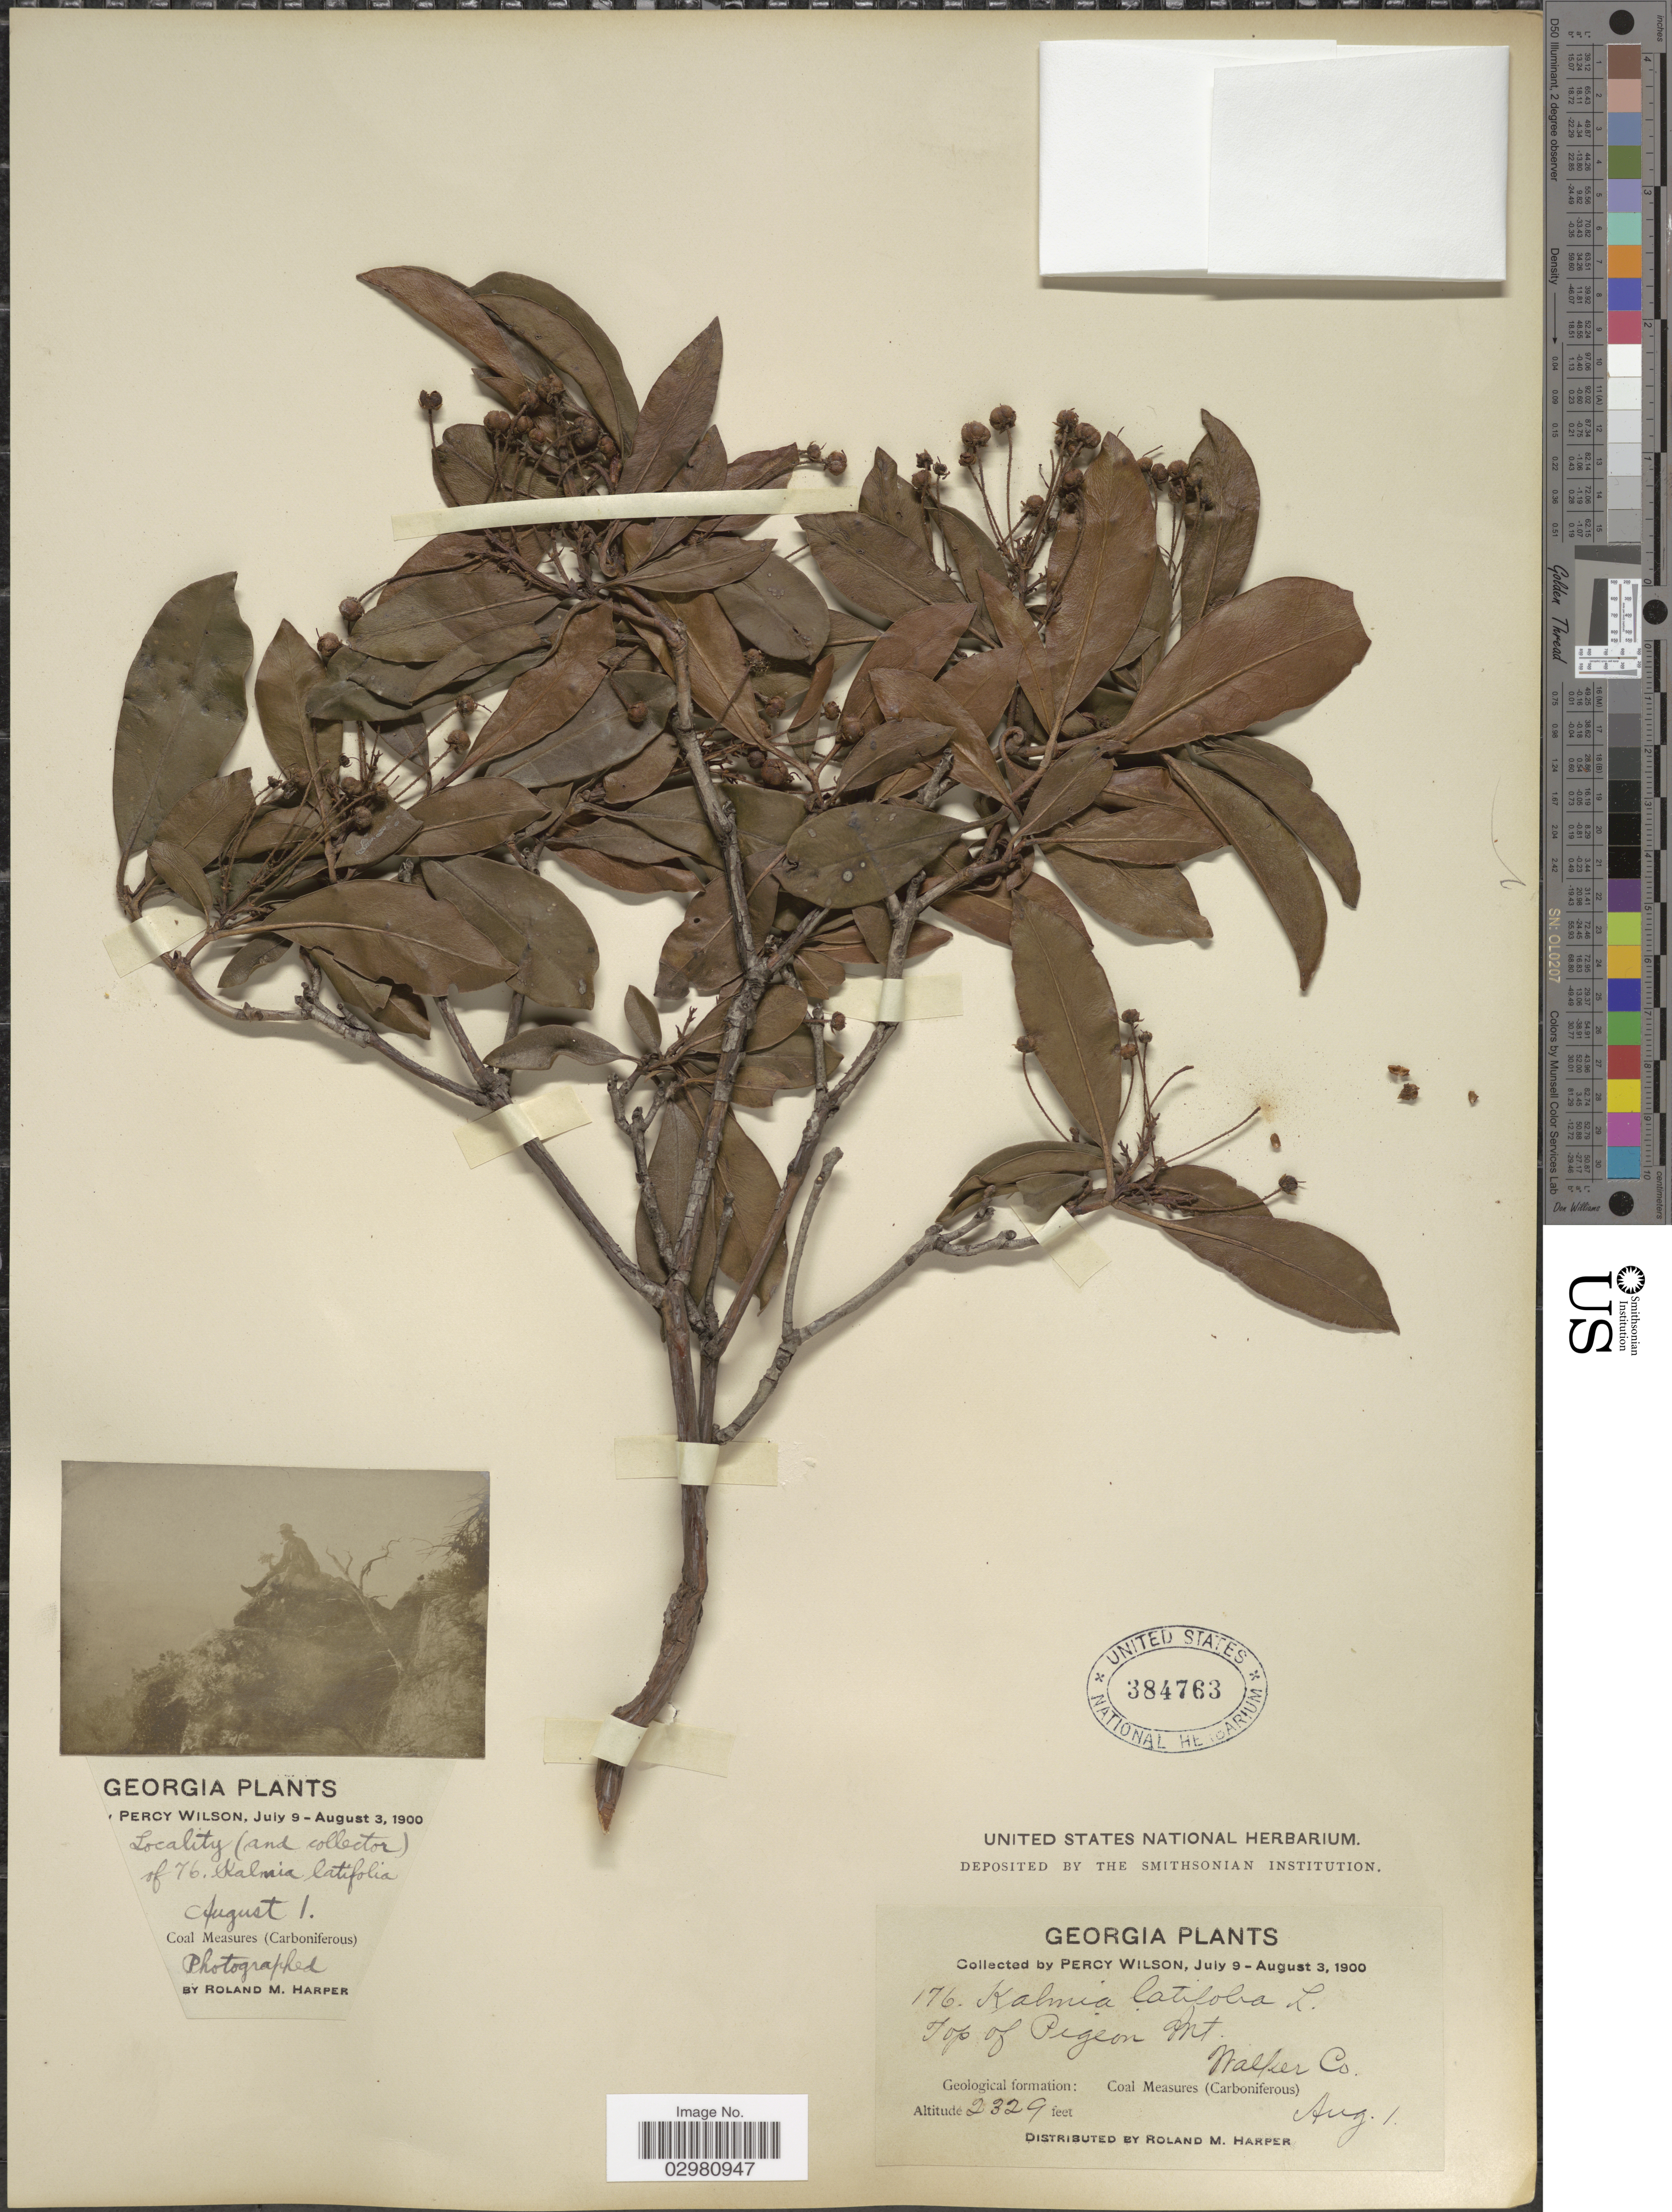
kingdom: Plantae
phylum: Tracheophyta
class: Magnoliopsida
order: Ericales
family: Ericaceae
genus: Kalmia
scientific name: Kalmia latifolia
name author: L.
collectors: P. Wilson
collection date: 1900-08-01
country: United States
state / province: Georgia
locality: Top of Pigeon Mt. Walker Co.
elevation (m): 710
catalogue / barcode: US 384763